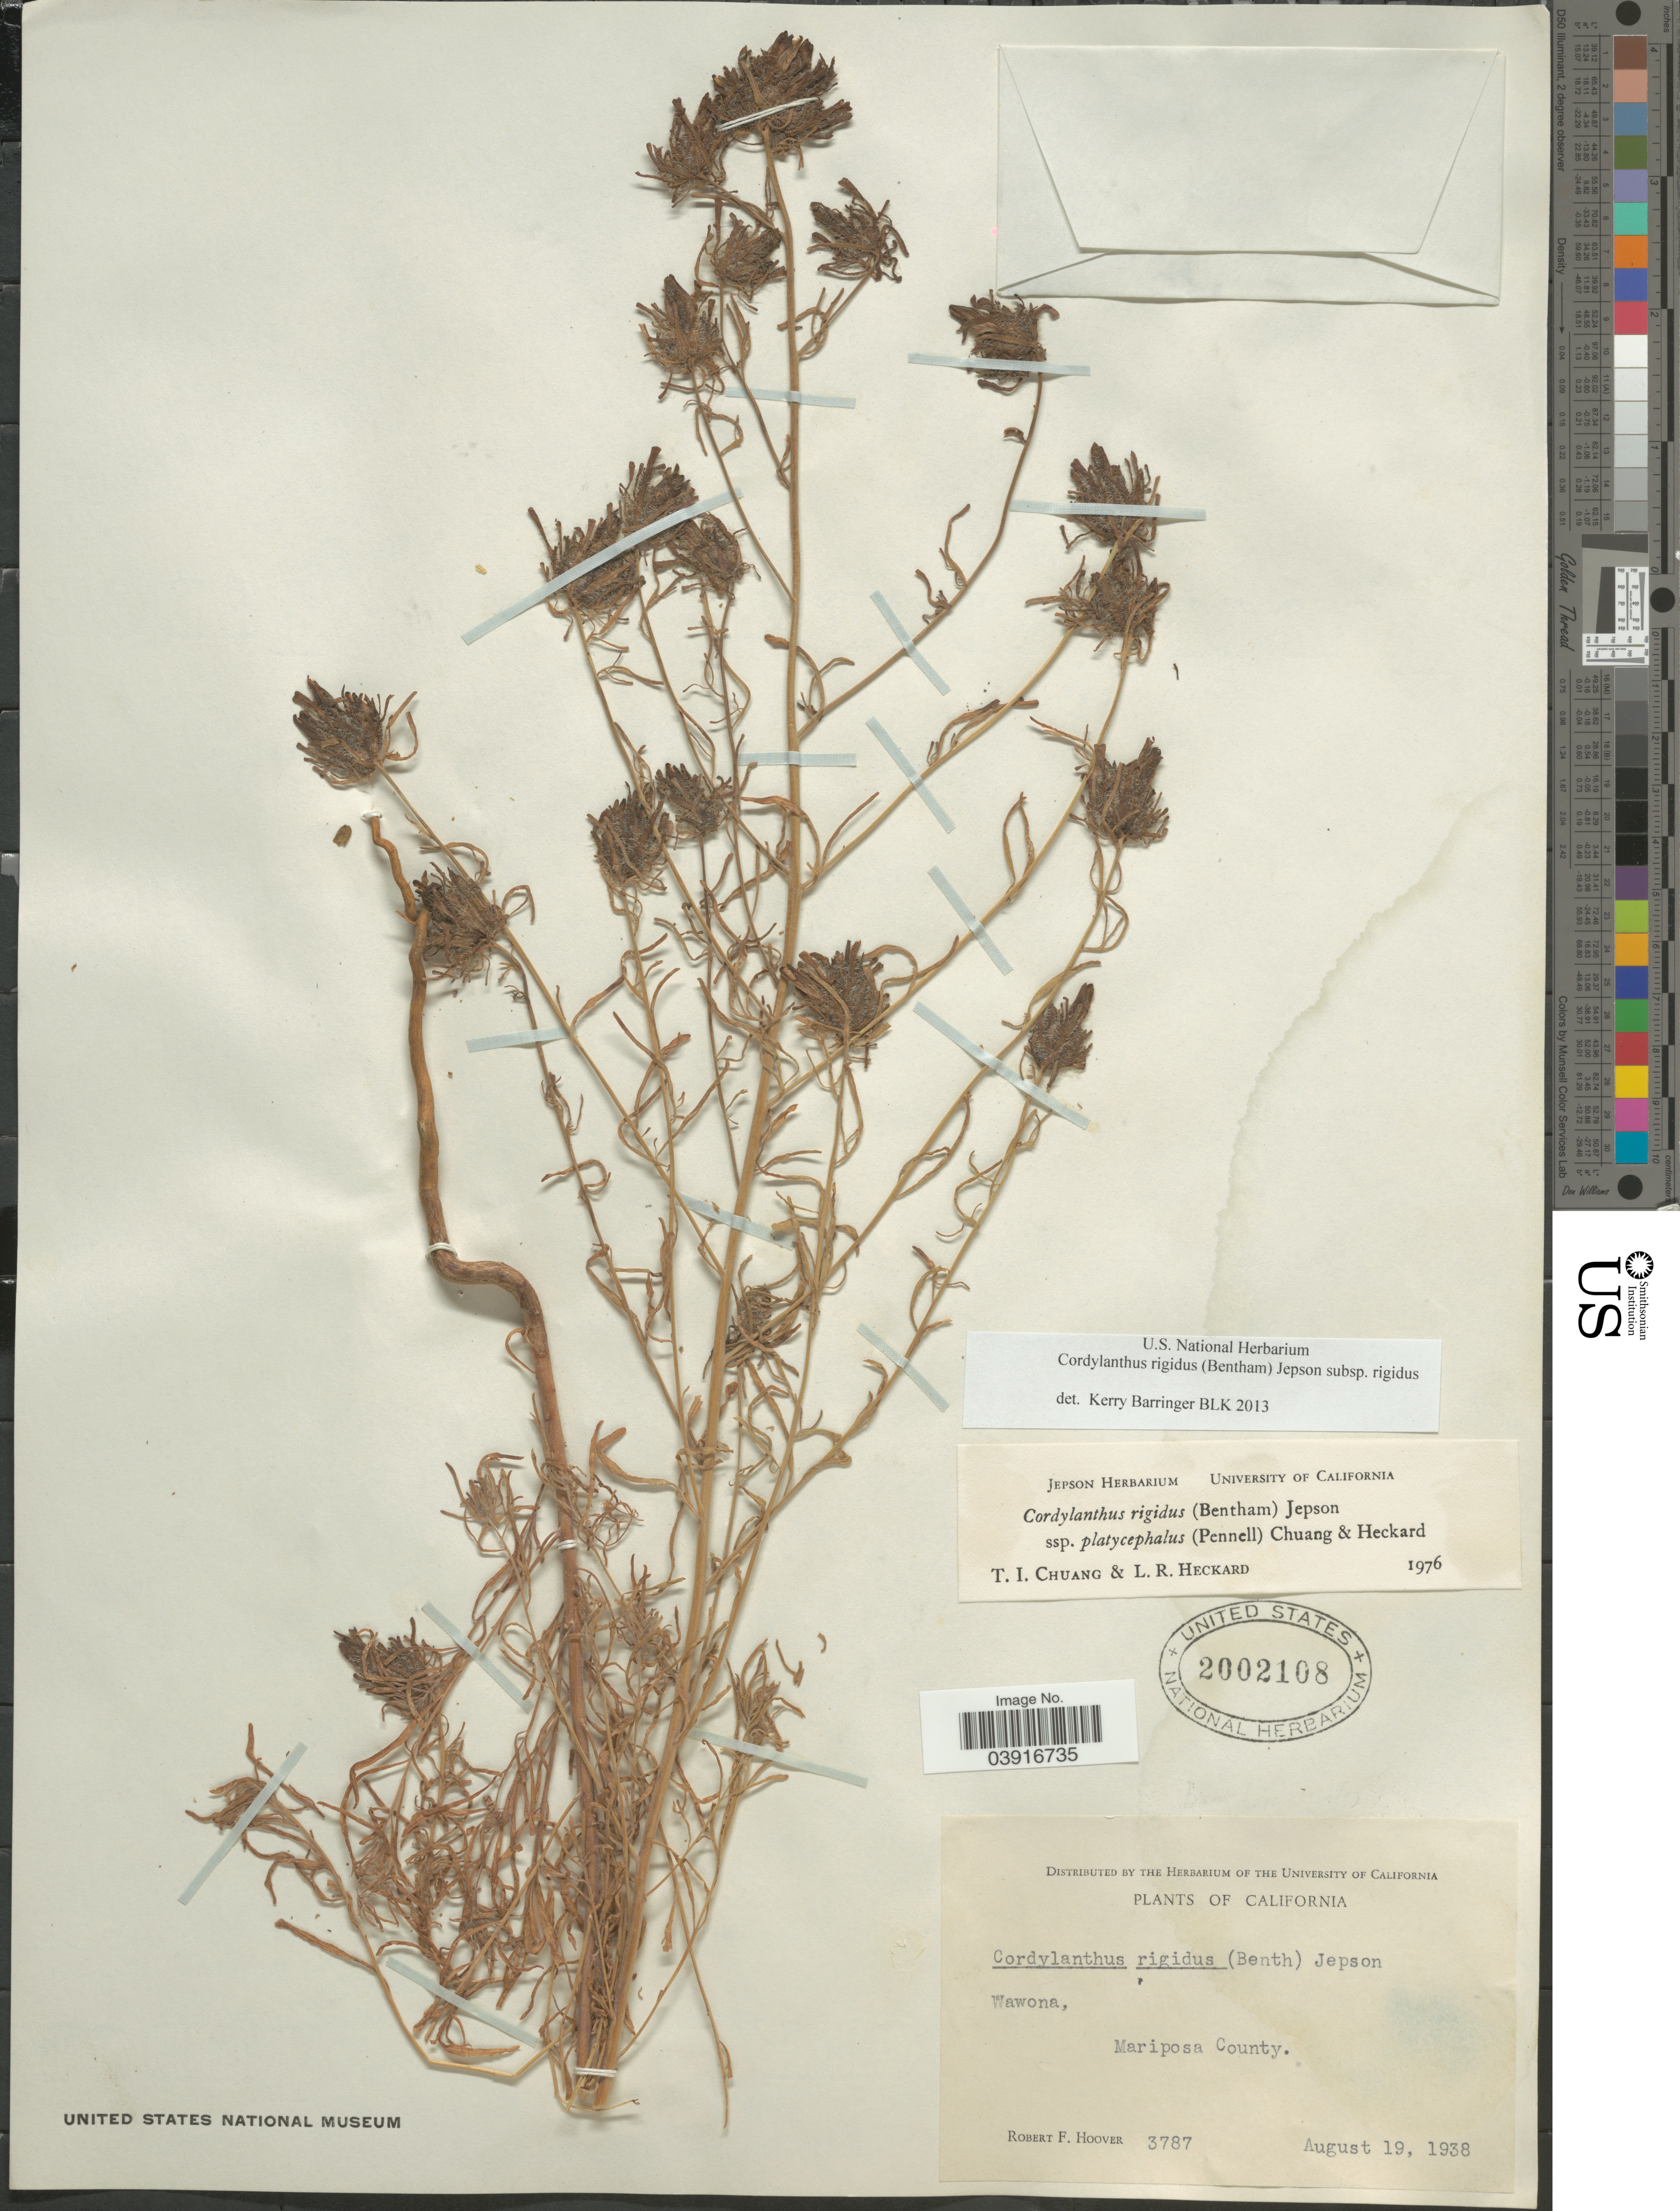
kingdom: Plantae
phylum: Tracheophyta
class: Magnoliopsida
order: Lamiales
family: Orobanchaceae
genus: Cordylanthus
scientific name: Cordylanthus rigidus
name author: (Benth.) Jeps.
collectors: R. F. Hoover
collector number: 3787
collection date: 1938-08-19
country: United States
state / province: California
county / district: Mariposa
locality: Wawona, Mariposa County.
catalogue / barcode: US 2002108